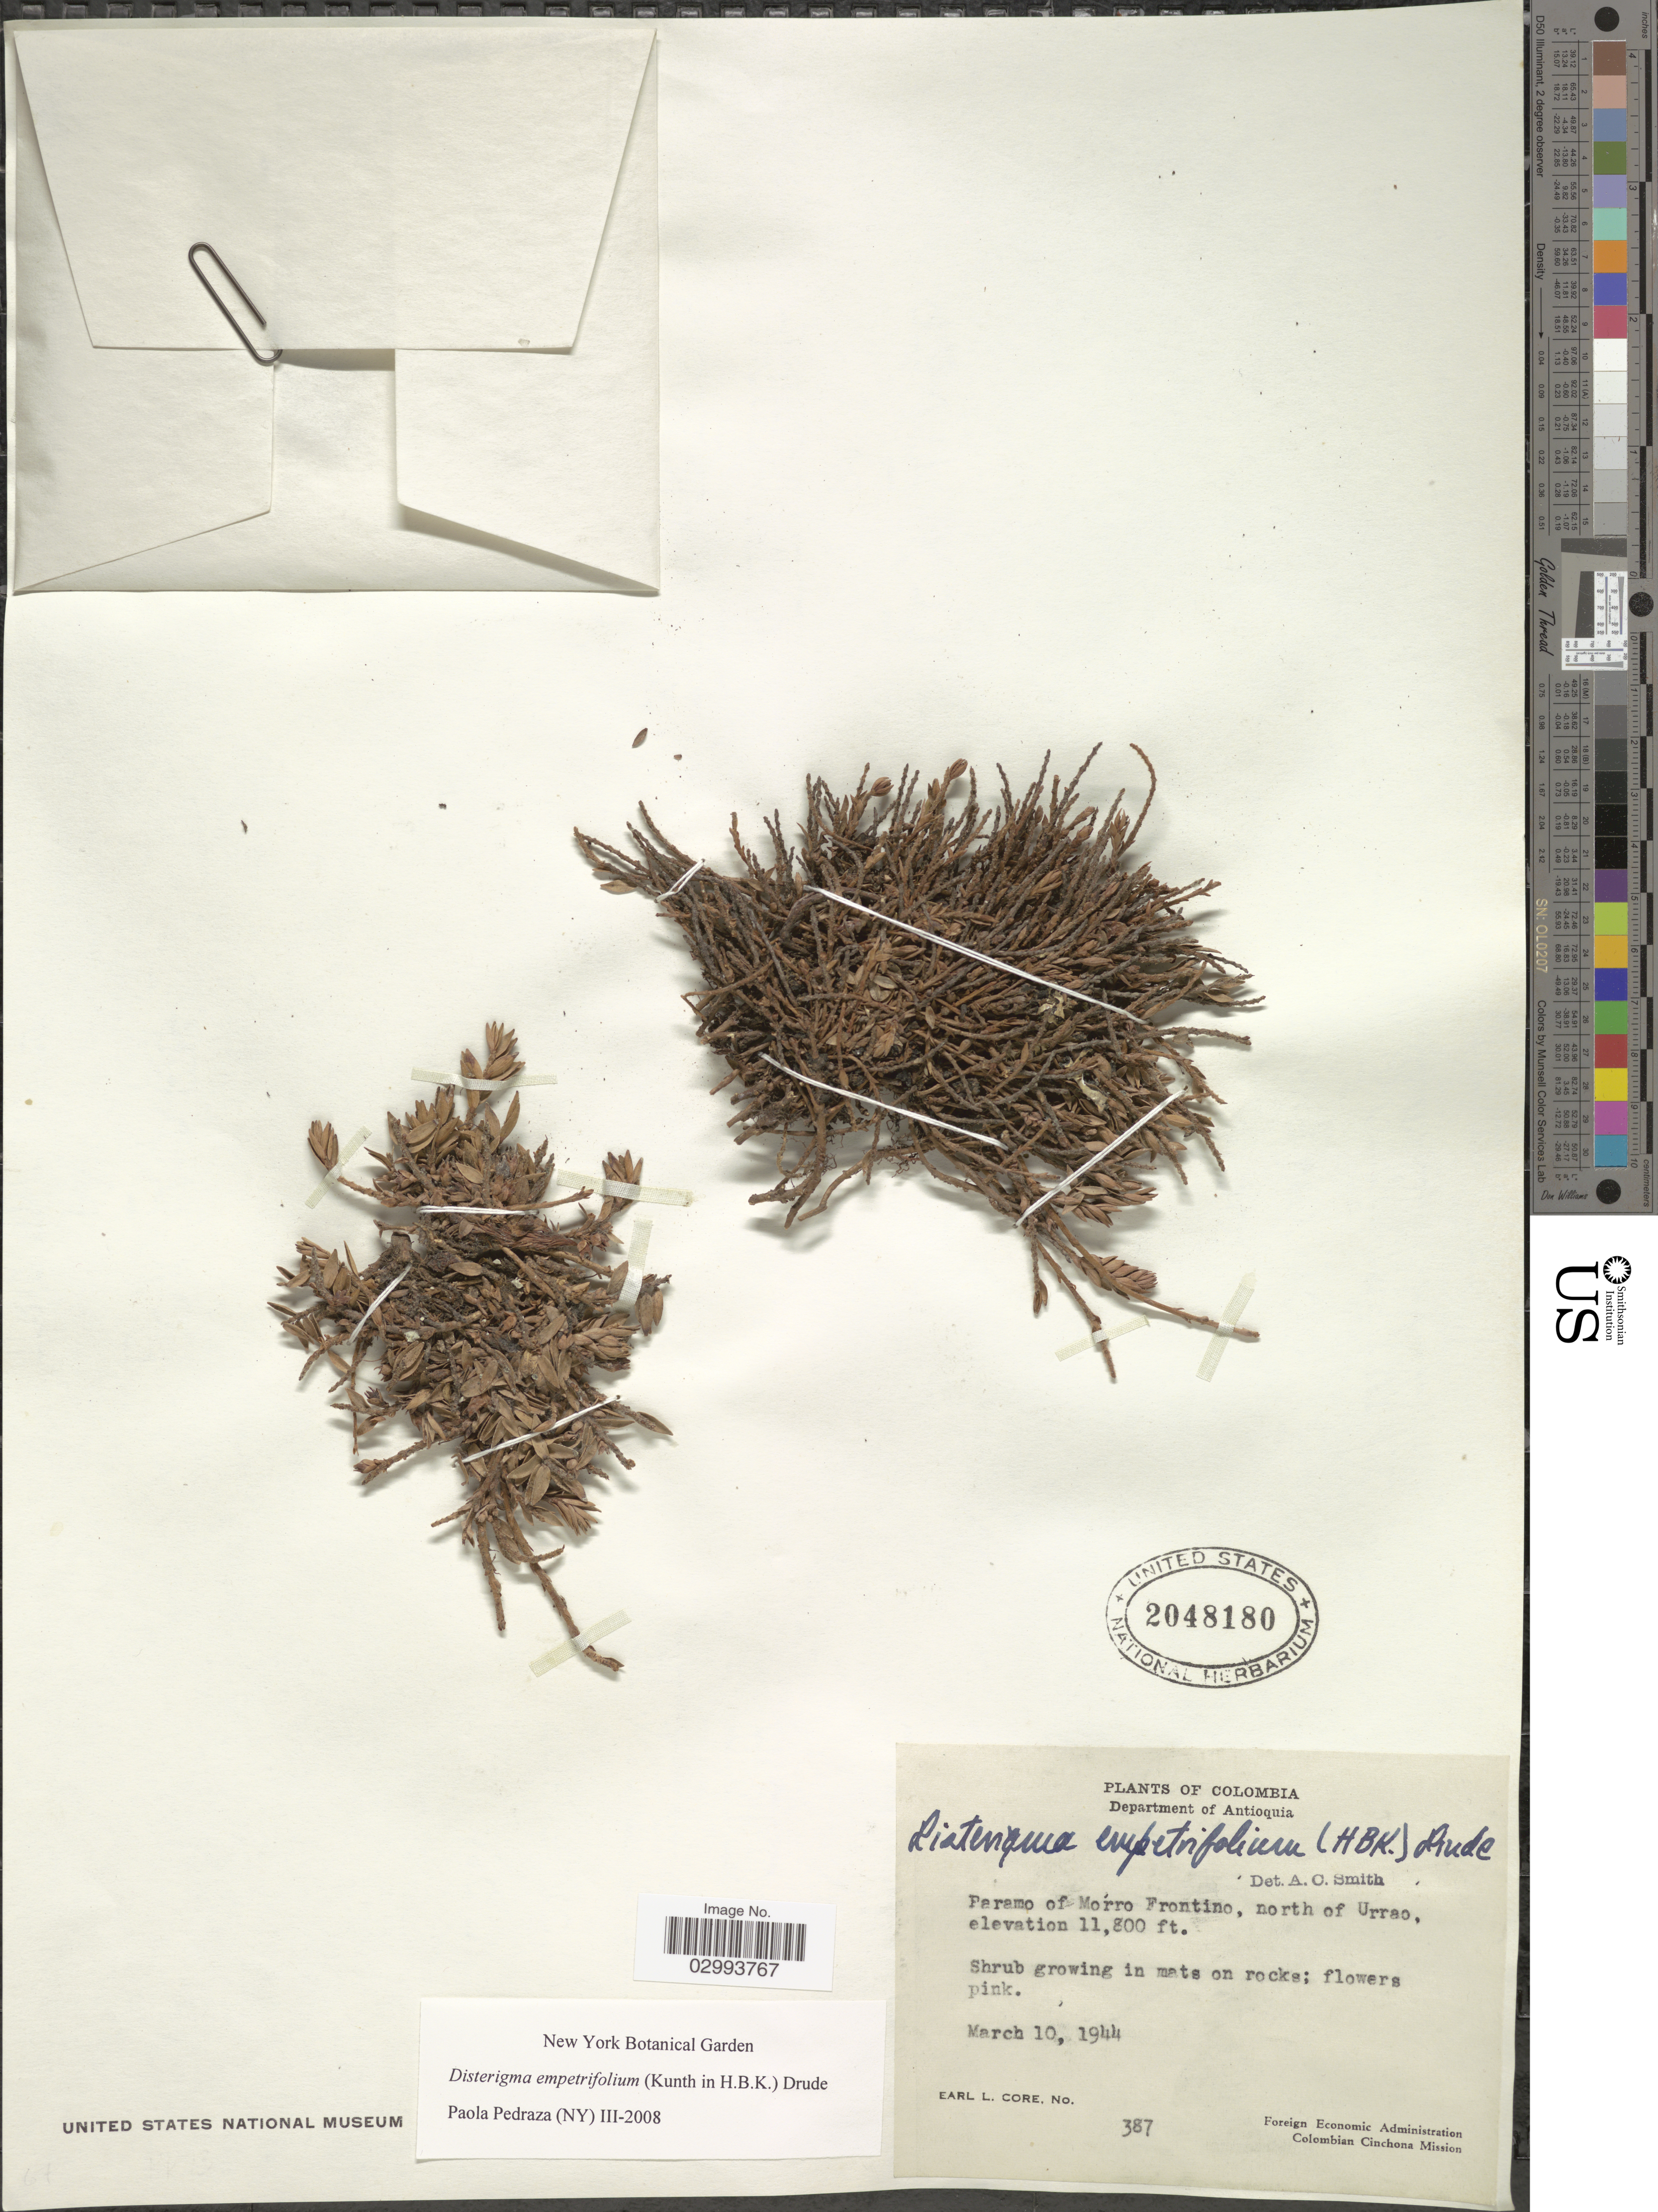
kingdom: Plantae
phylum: Tracheophyta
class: Magnoliopsida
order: Ericales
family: Ericaceae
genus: Disterigma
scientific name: Disterigma empetrifolium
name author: (Kunth) Drude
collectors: E. L. Core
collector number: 387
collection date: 1944-03-10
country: Colombia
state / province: Antioquia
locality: Department of Antioquia, Paramo of Mórro Frontino, north of Urrao.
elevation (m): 3597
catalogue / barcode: US 2048180